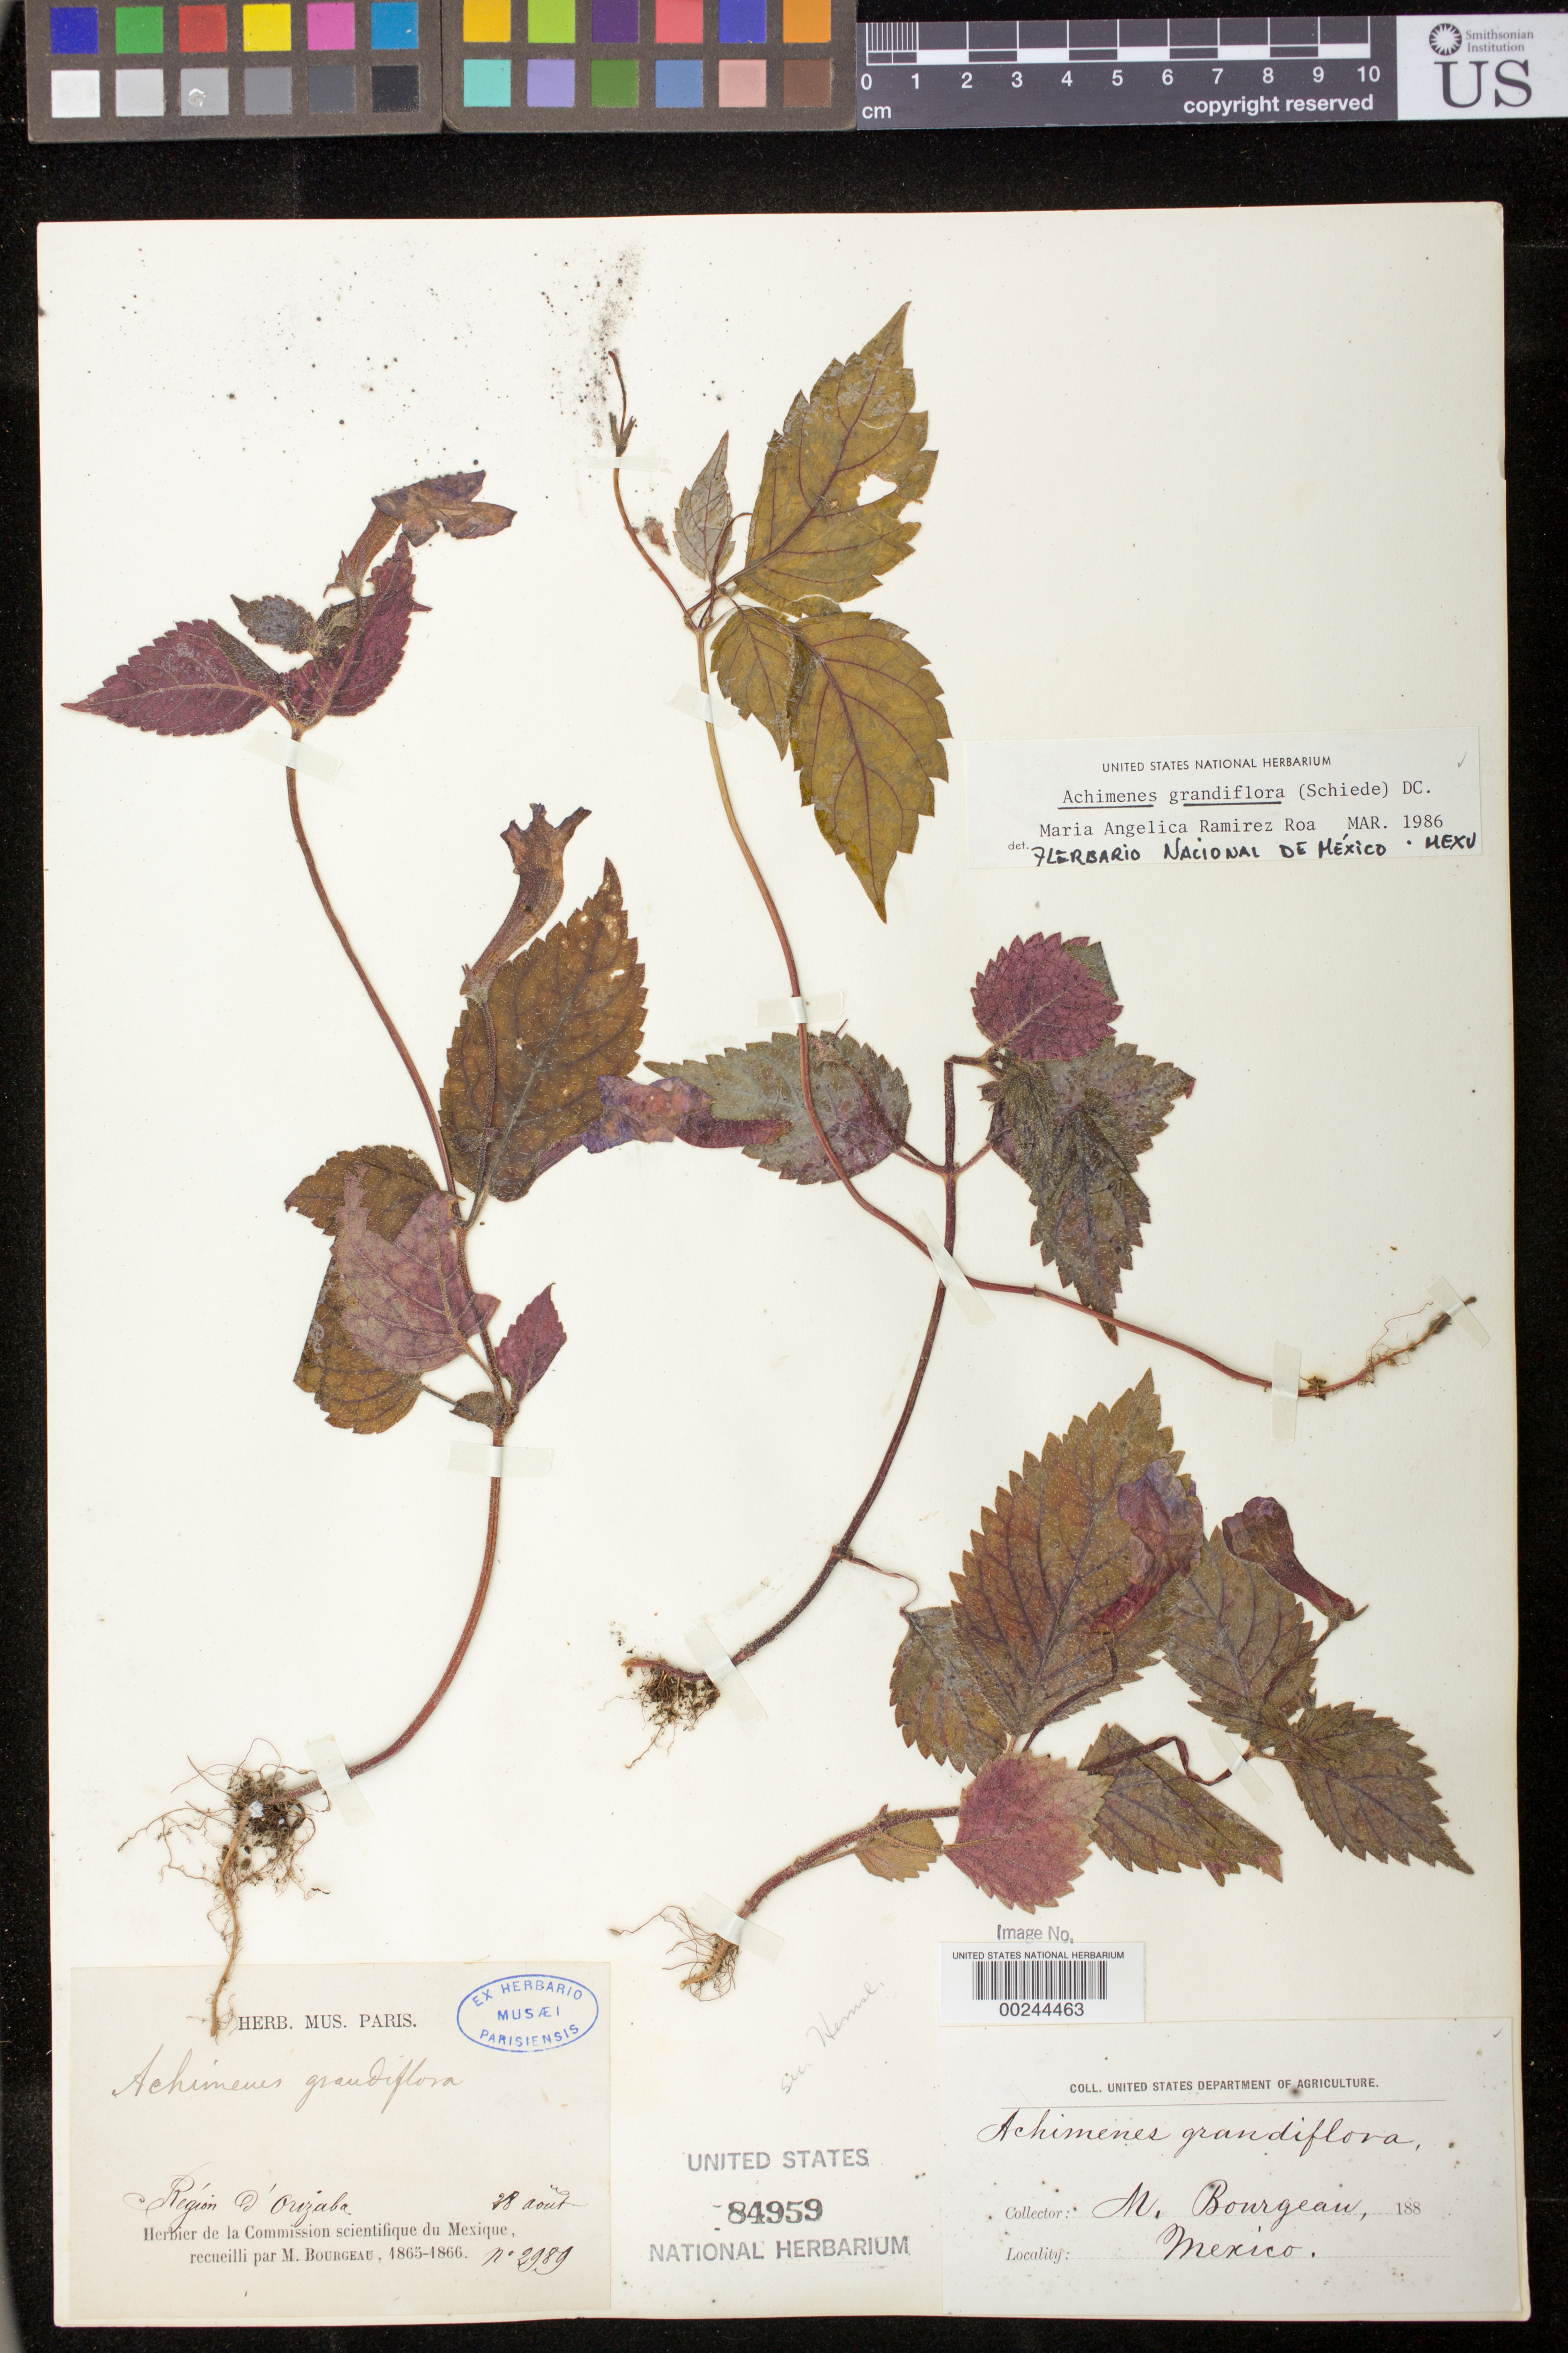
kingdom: Plantae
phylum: Tracheophyta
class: Magnoliopsida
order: Lamiales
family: Gesneriaceae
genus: Achimenes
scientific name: Achimenes grandiflora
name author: (Schiede) DC.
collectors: E. Bourgeau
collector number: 2989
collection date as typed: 28 Aug 1865-66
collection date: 1865-08-28/1866-08-28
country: Mexico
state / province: Veracruz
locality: Region D'Orizaba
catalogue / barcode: US 84959